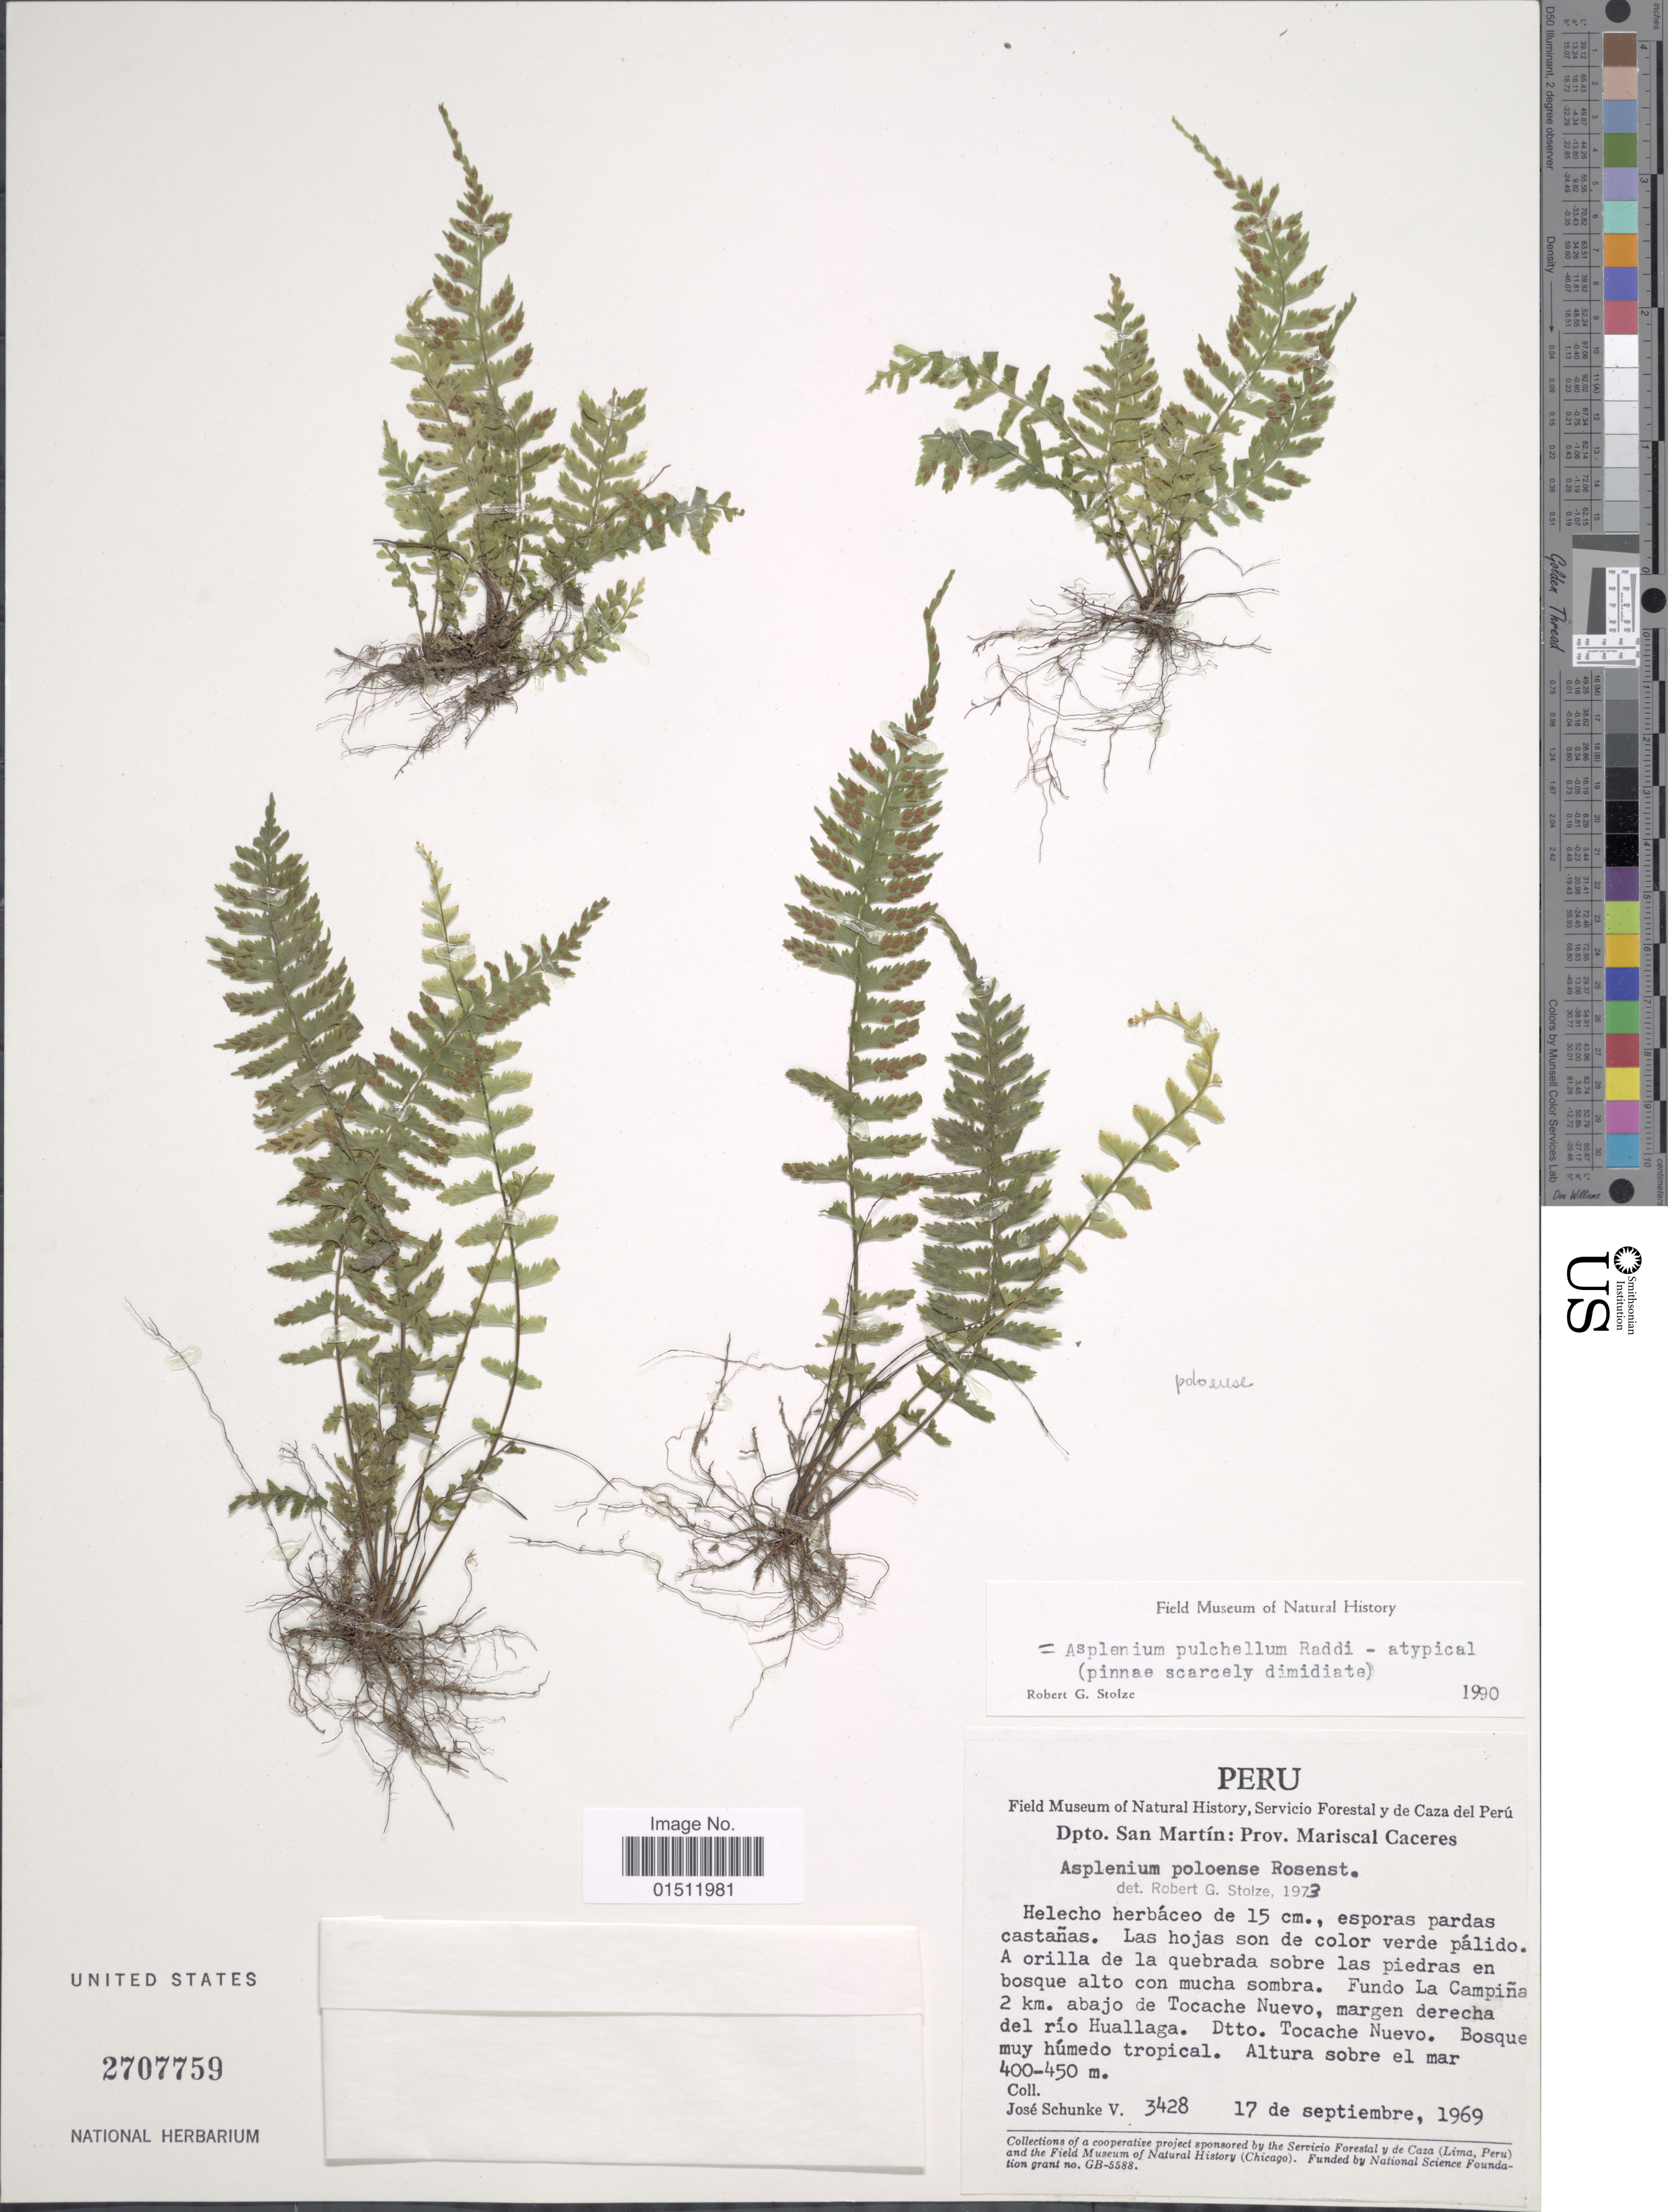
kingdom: Plantae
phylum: Tracheophyta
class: Polypodiopsida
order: Polypodiales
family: Aspleniaceae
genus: Asplenium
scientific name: Asplenium poloense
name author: Rosenst.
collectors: J. M. Schunke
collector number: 3428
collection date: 1969-09-17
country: Peru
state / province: San Martín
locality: Dpto. San Martin: Prov. Mariscal caceres. Dtto. Tocache Nuevo. Fundi la Campina 2 km. abajo de Tocache Nuevo. Margen derecha del rio Huallaga.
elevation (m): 400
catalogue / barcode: US 2707759